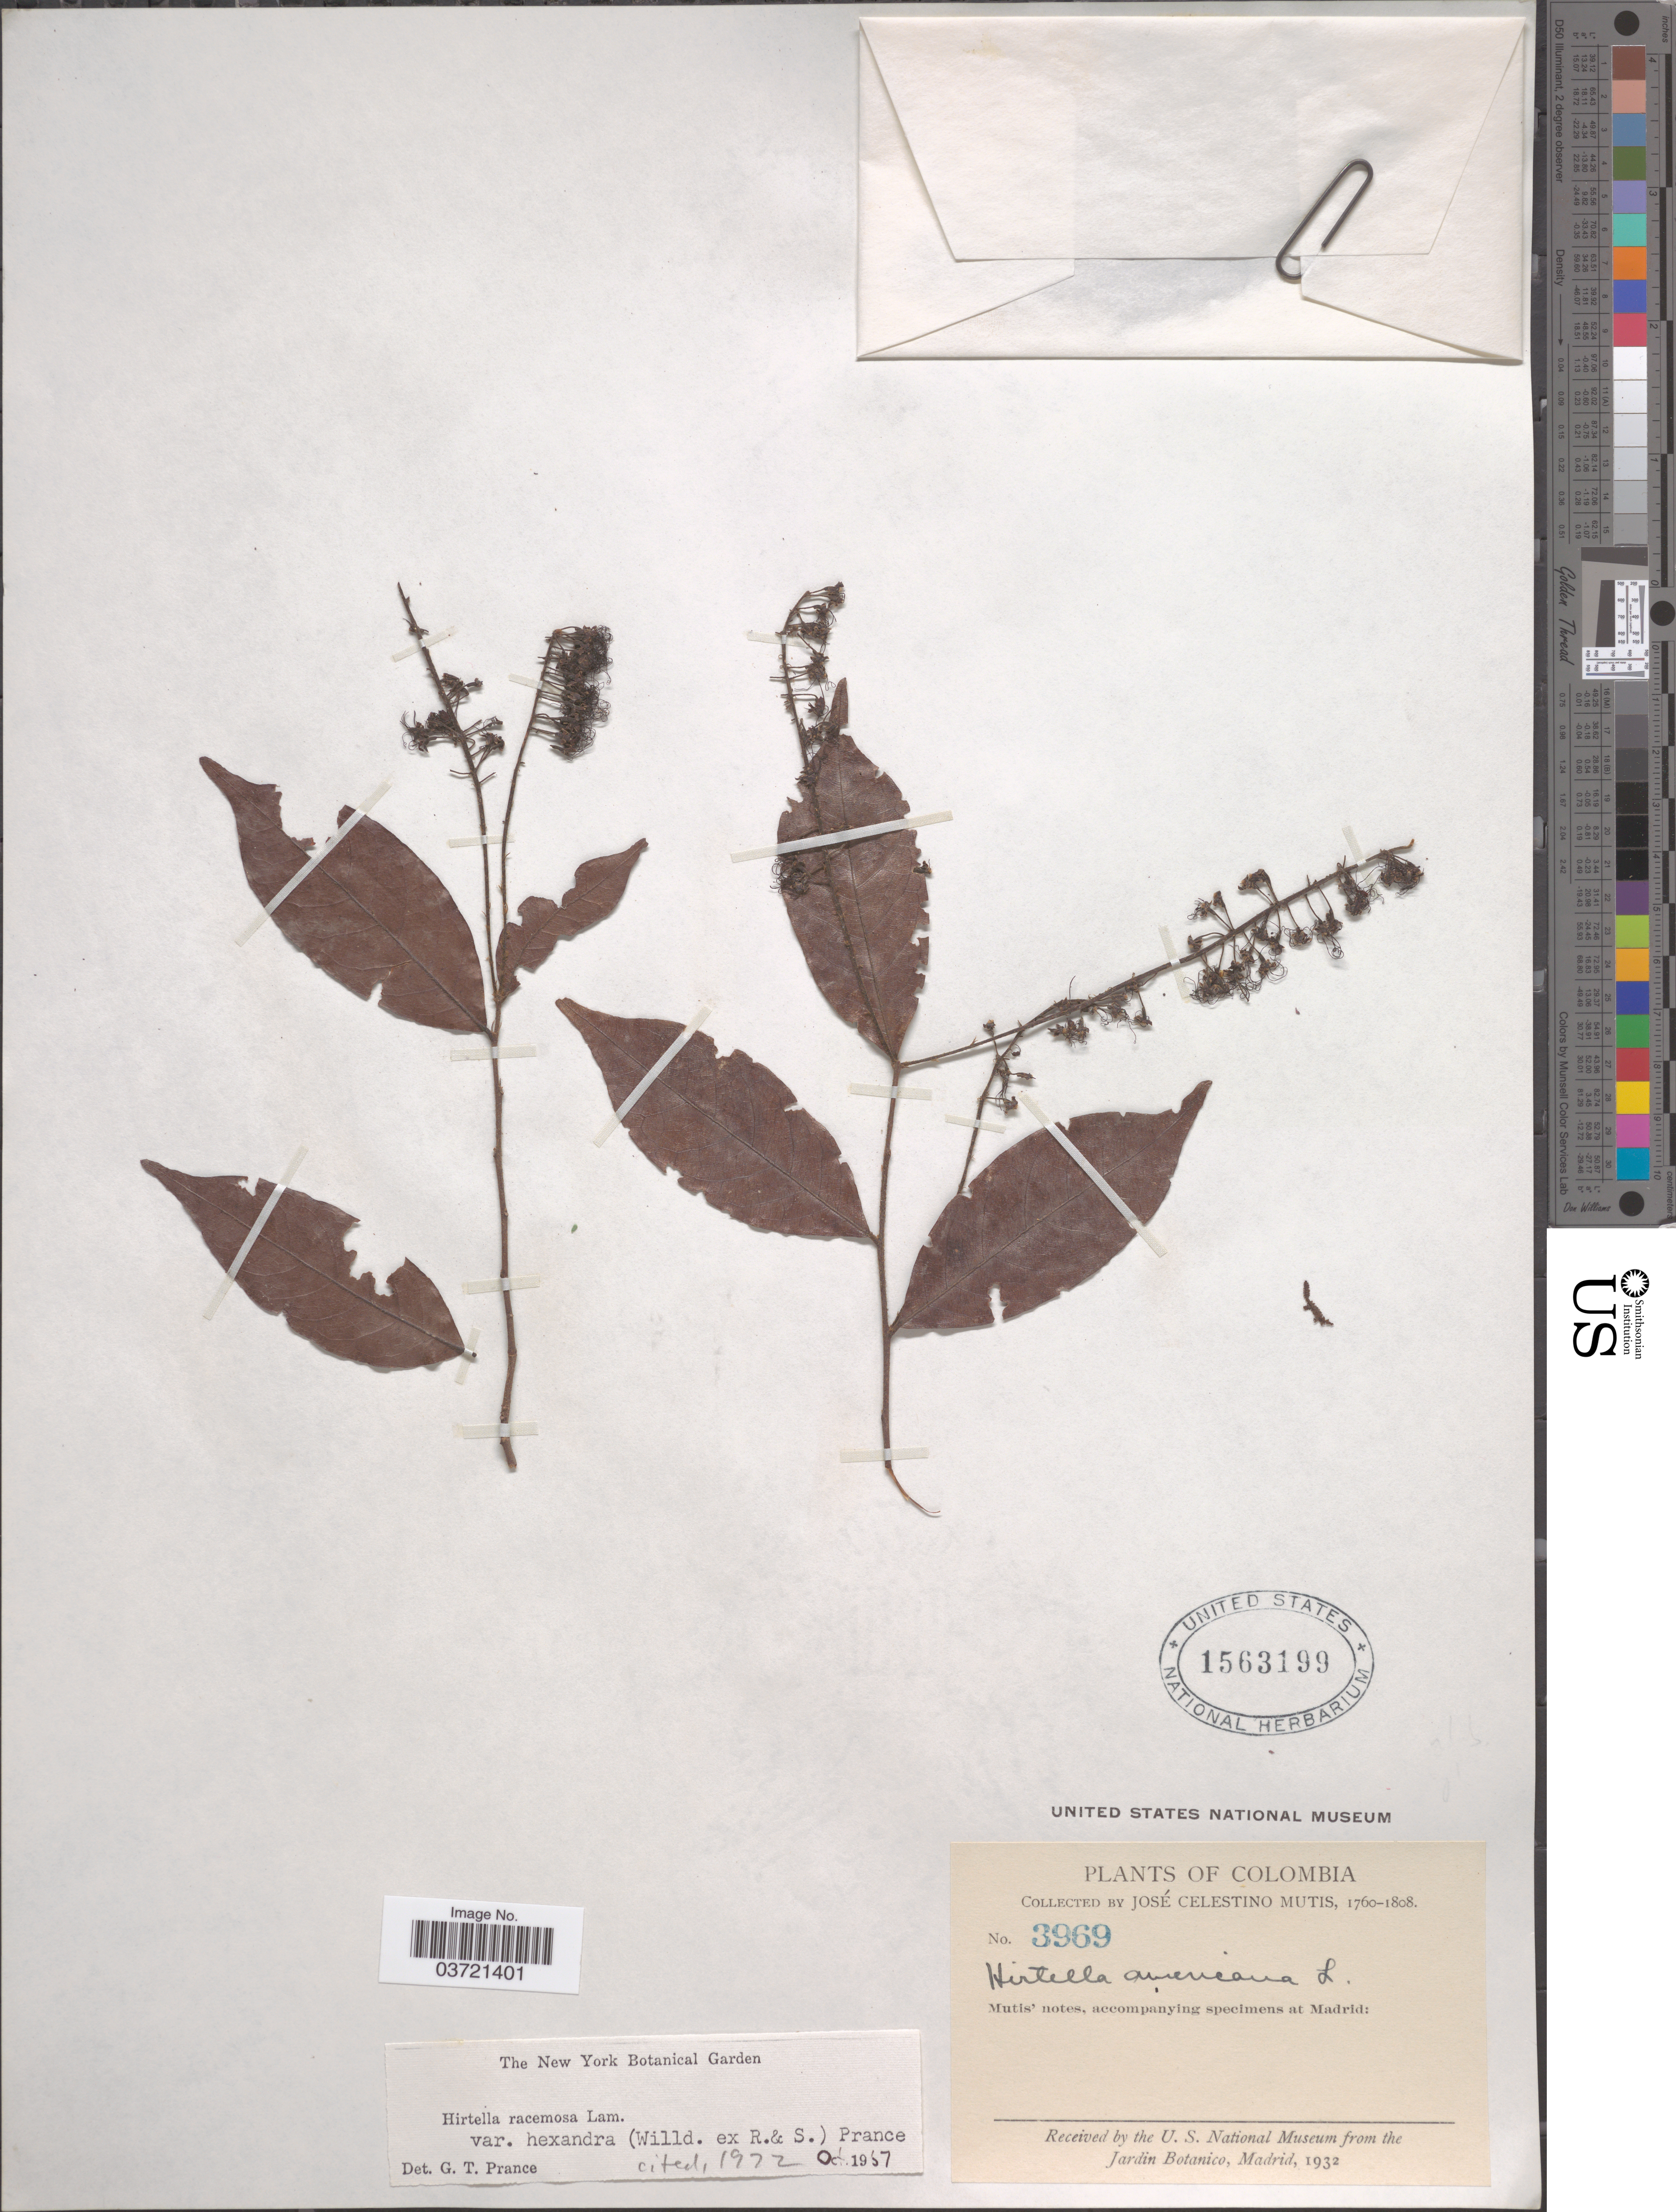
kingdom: Plantae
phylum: Tracheophyta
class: Magnoliopsida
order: Malpighiales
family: Chrysobalanaceae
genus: Hirtella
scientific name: Hirtella racemosa var. hexandra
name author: (Willd. ex Roem. & Schult.) Prance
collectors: J. C. B. Mutis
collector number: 3969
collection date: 1760/1808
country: Colombia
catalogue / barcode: US 1563199